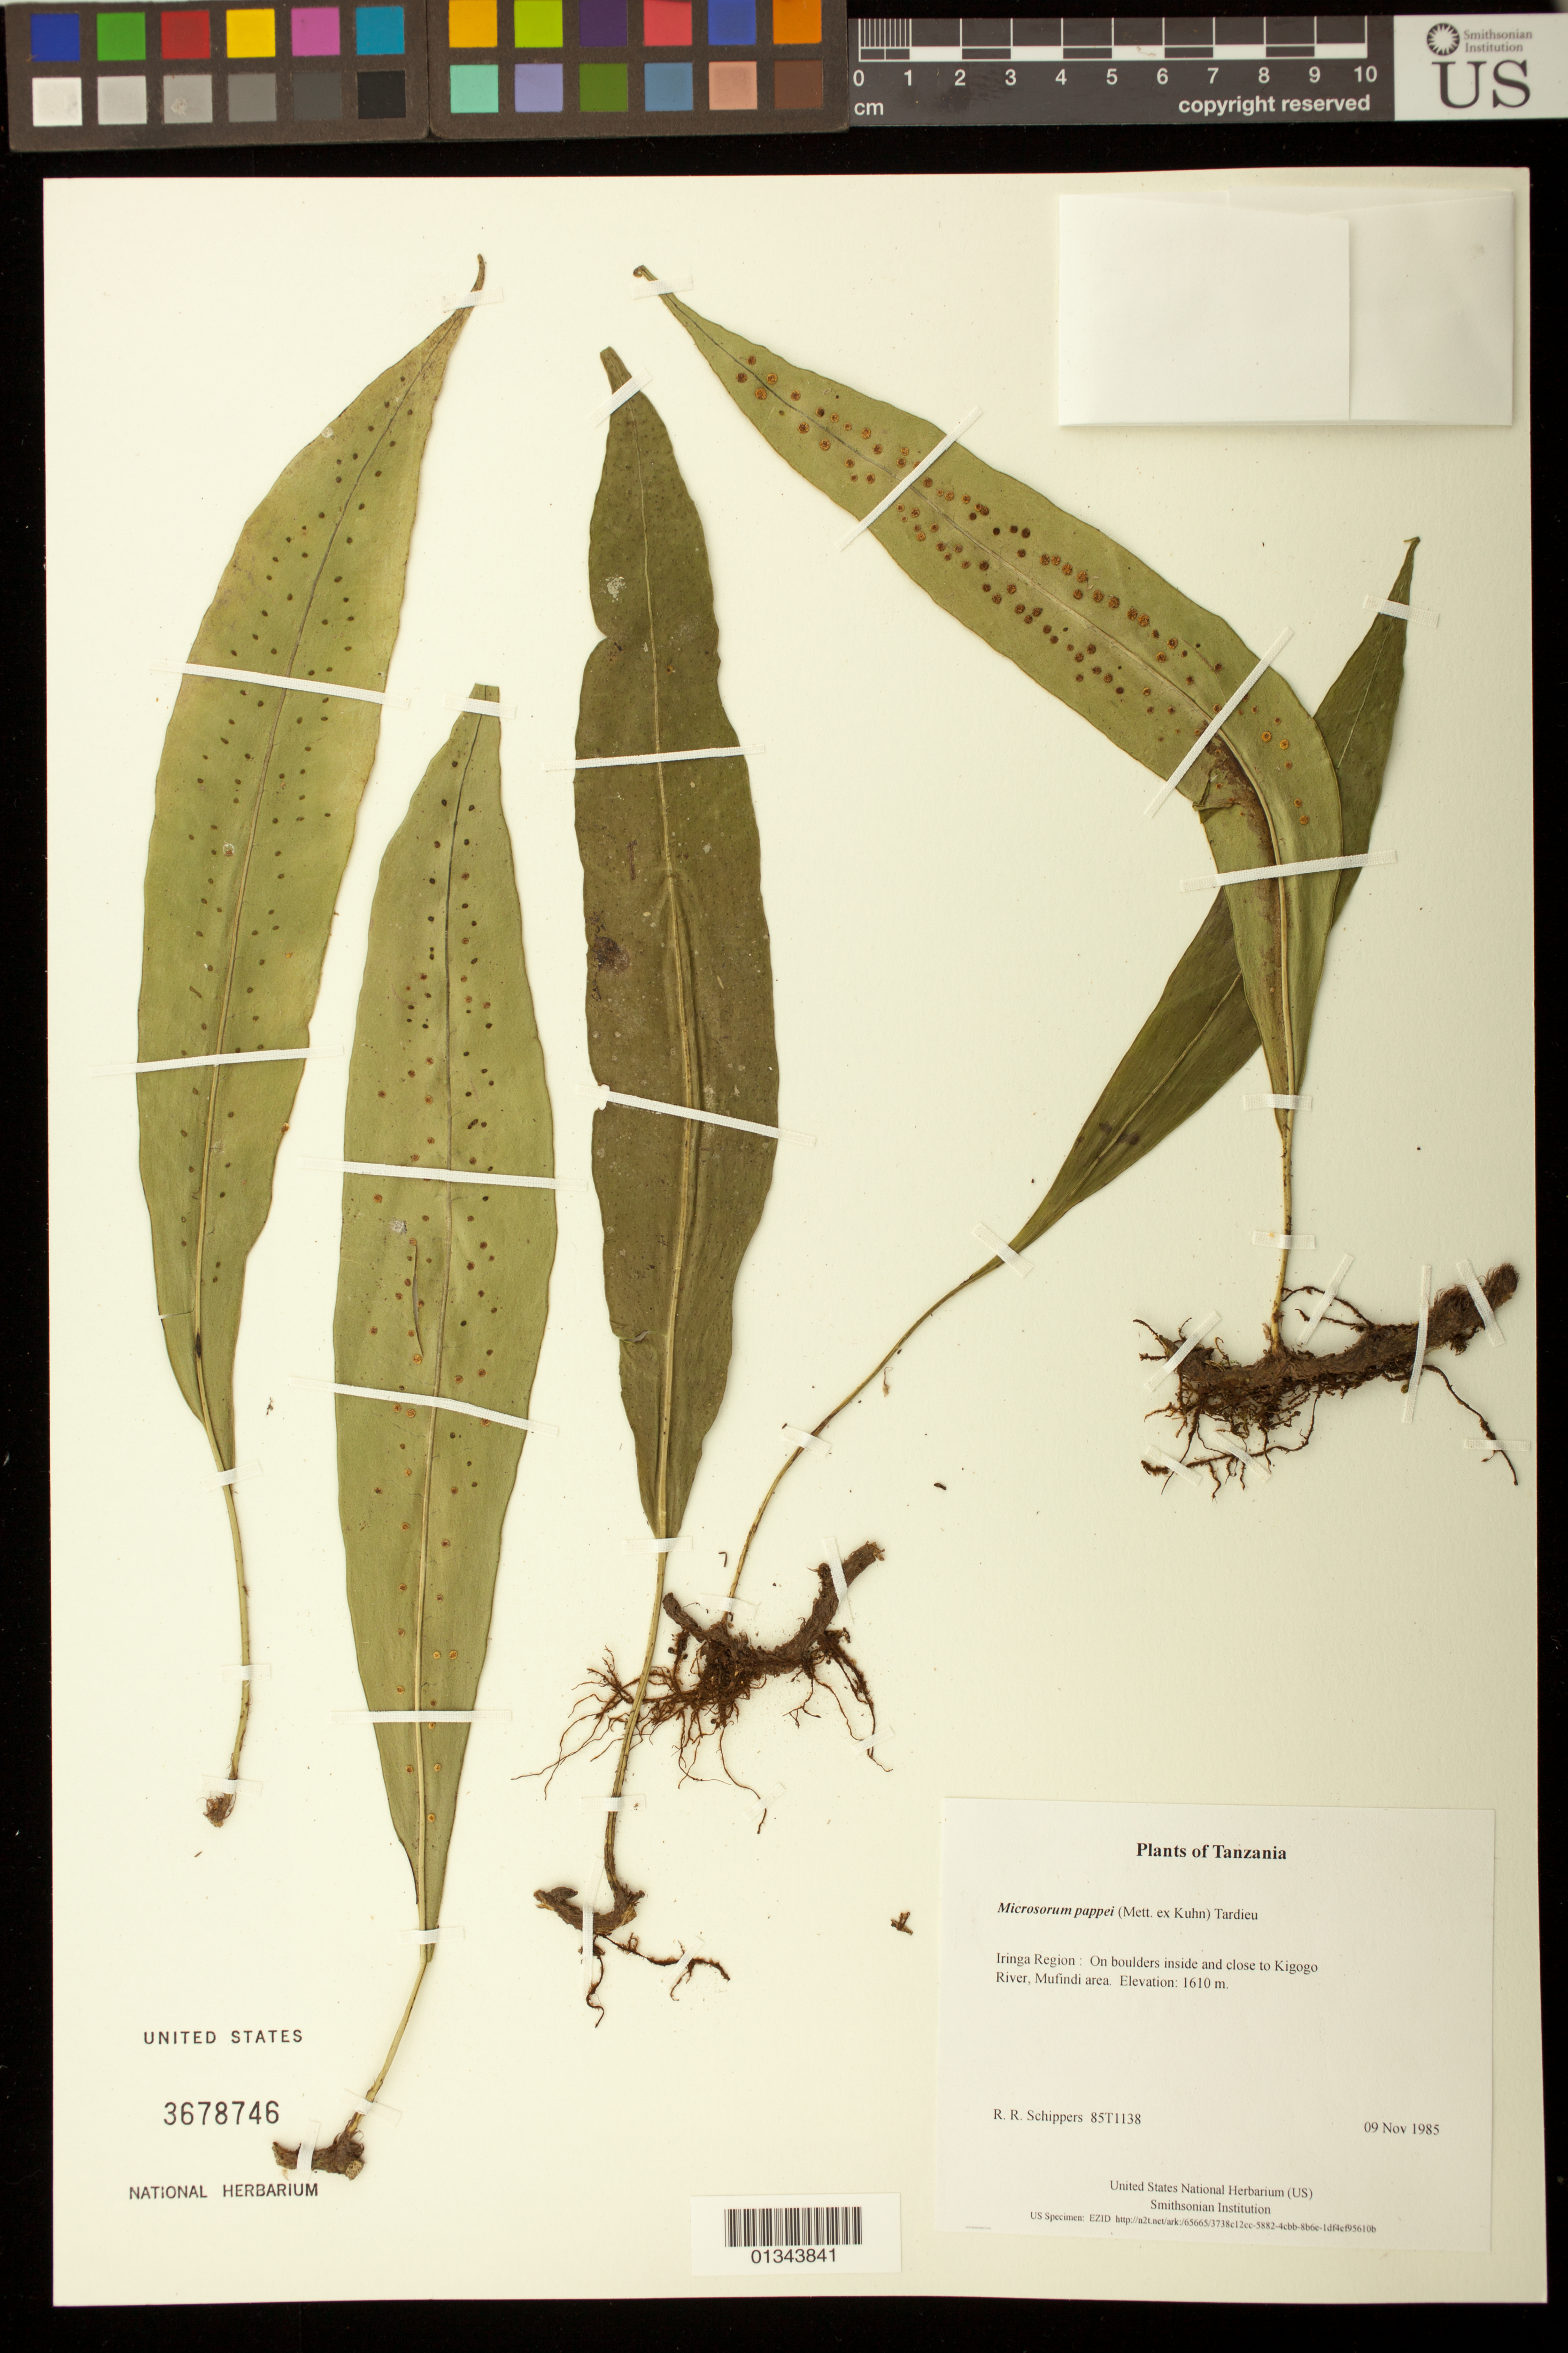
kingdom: Plantae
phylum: Tracheophyta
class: Polypodiopsida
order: Polypodiales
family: Polypodiaceae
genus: Microsorum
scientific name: Microsorum pappei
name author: (Mett. ex Kuhn) Tardieu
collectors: R. R. Schippers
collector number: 85T1138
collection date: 1985-11-09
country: Tanzania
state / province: Iringa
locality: On boulders inside and close to Kigogo River, Mufindi area.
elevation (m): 1610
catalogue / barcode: US 3678746